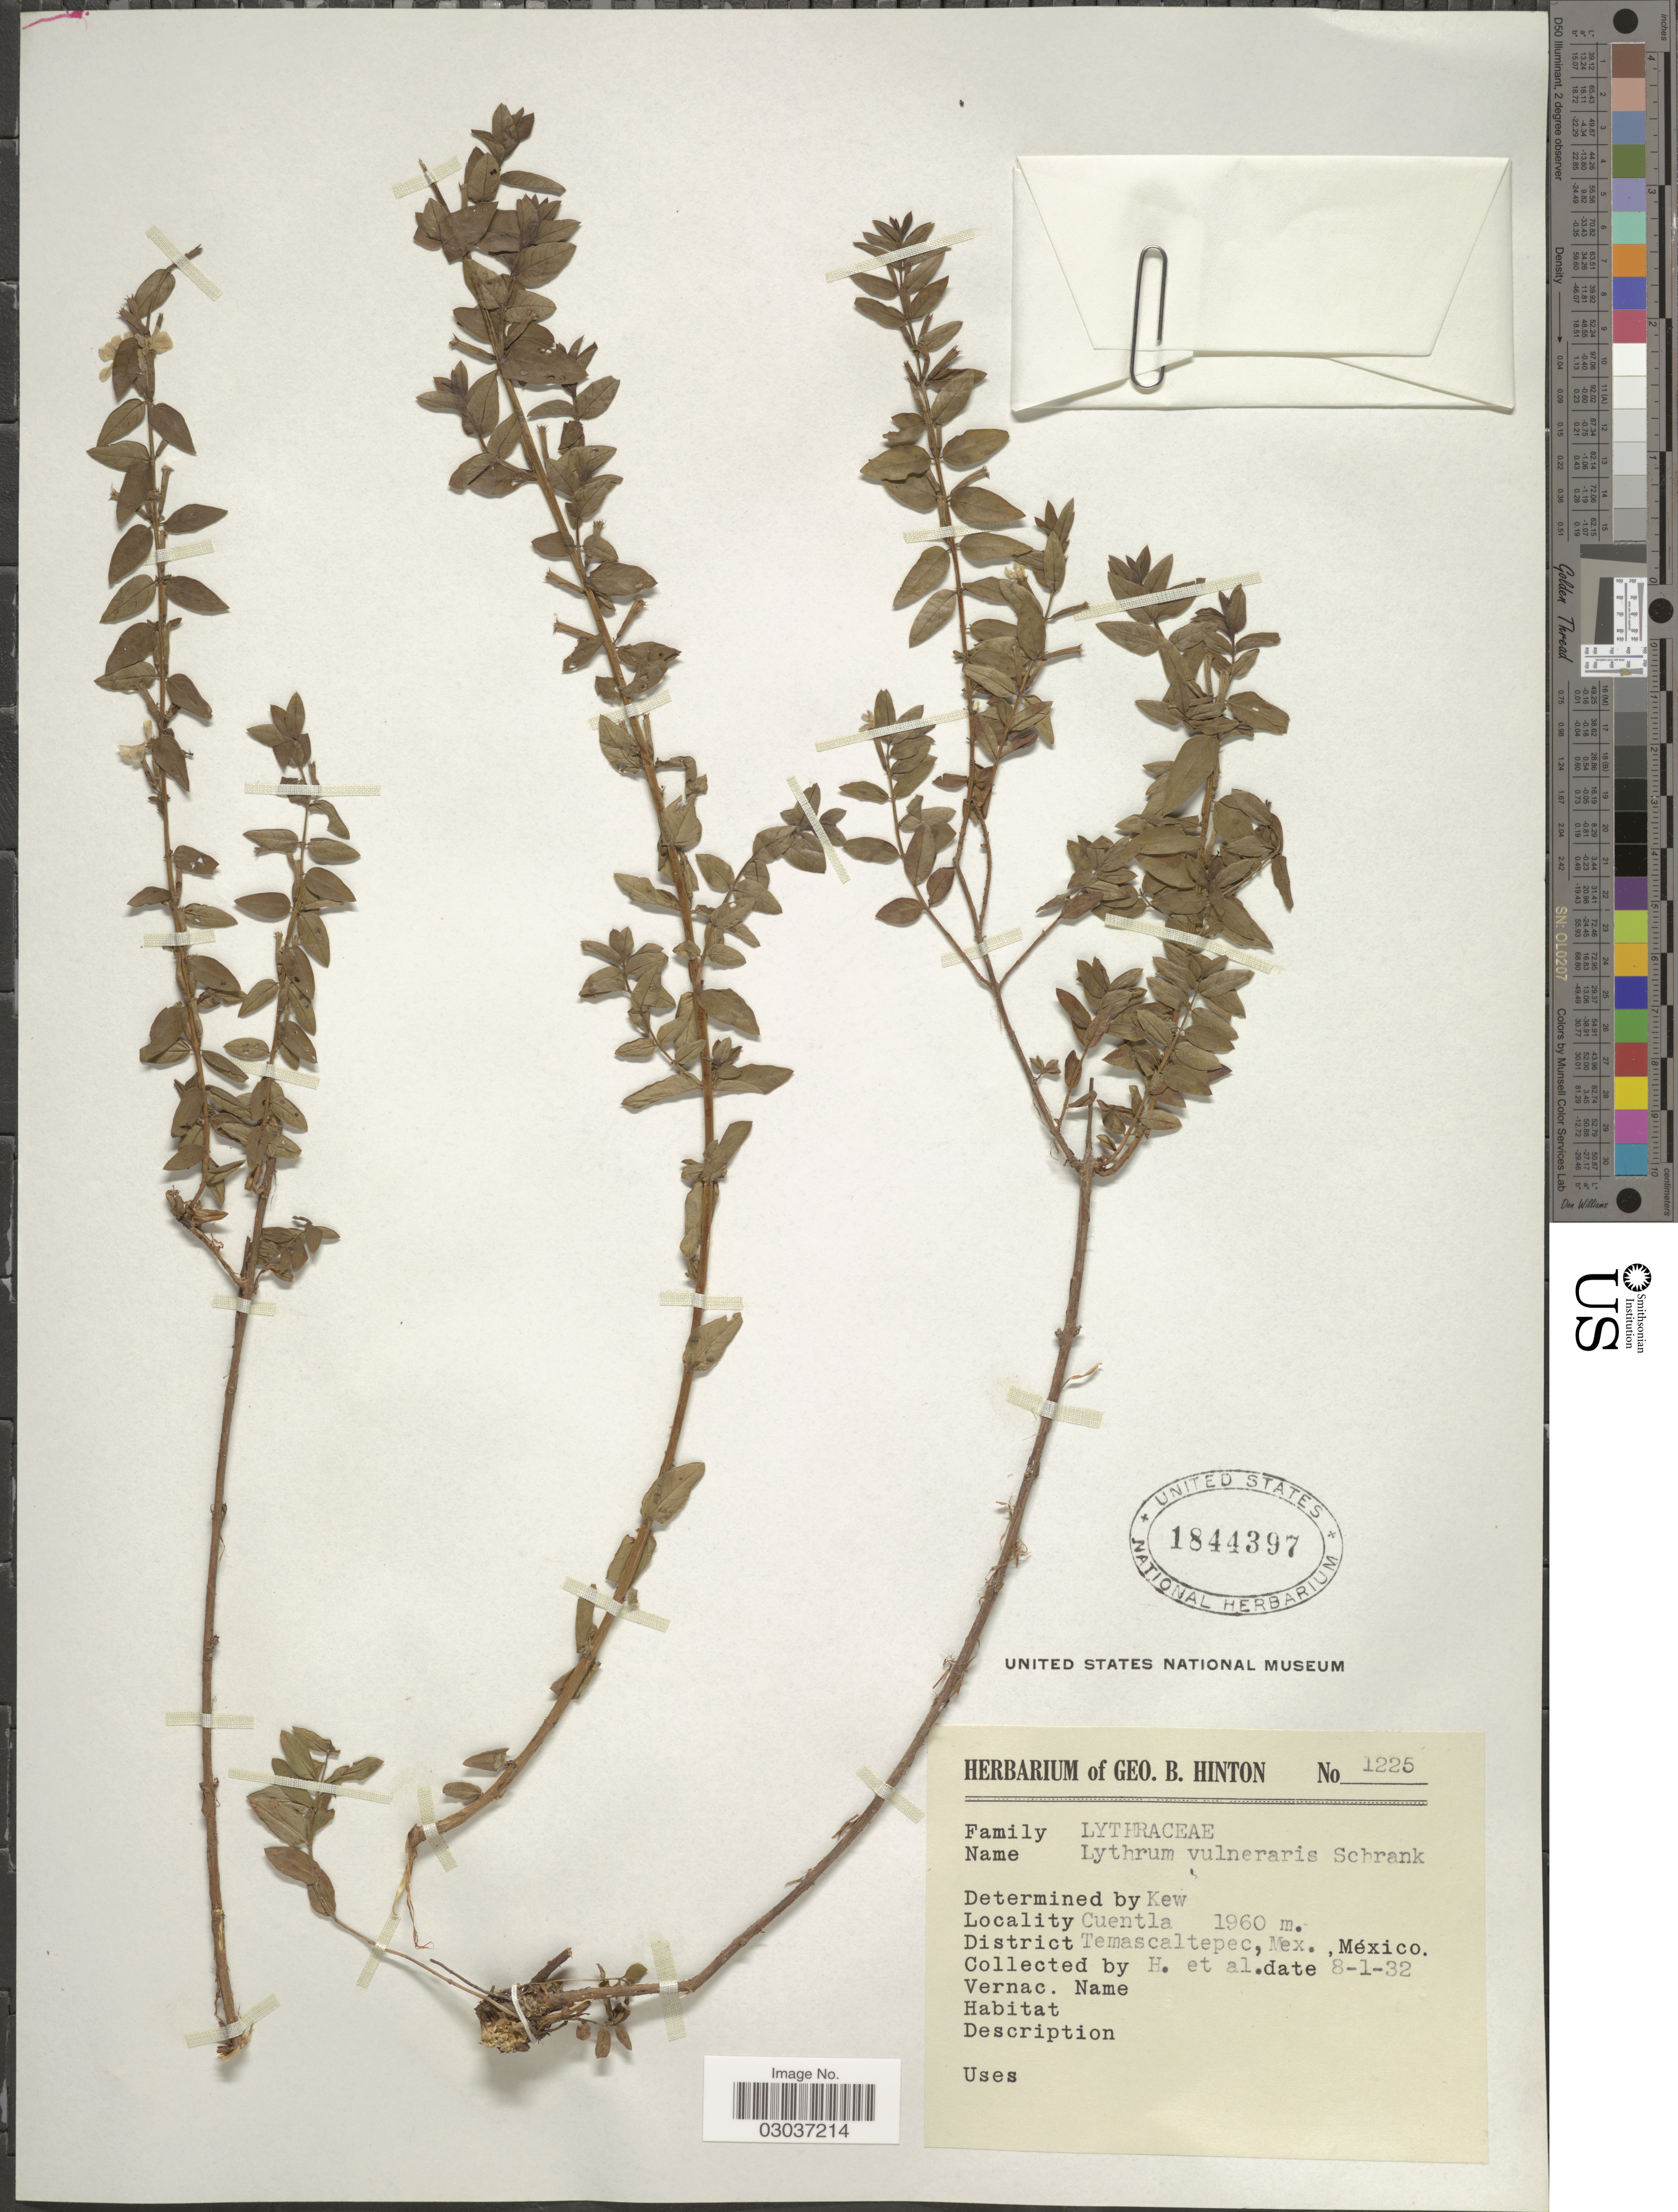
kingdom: Plantae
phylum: Tracheophyta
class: Magnoliopsida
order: Myrtales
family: Lythraceae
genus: Lythrum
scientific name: Lythrum vulneraria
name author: Aiton ex Schrank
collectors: G. B. Hinton & et al.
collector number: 1225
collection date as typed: Transcribed d/m/y: 8/1/32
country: Mexico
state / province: México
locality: Cuentla, District Temascaltepec.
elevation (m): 1960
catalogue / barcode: US 1844397